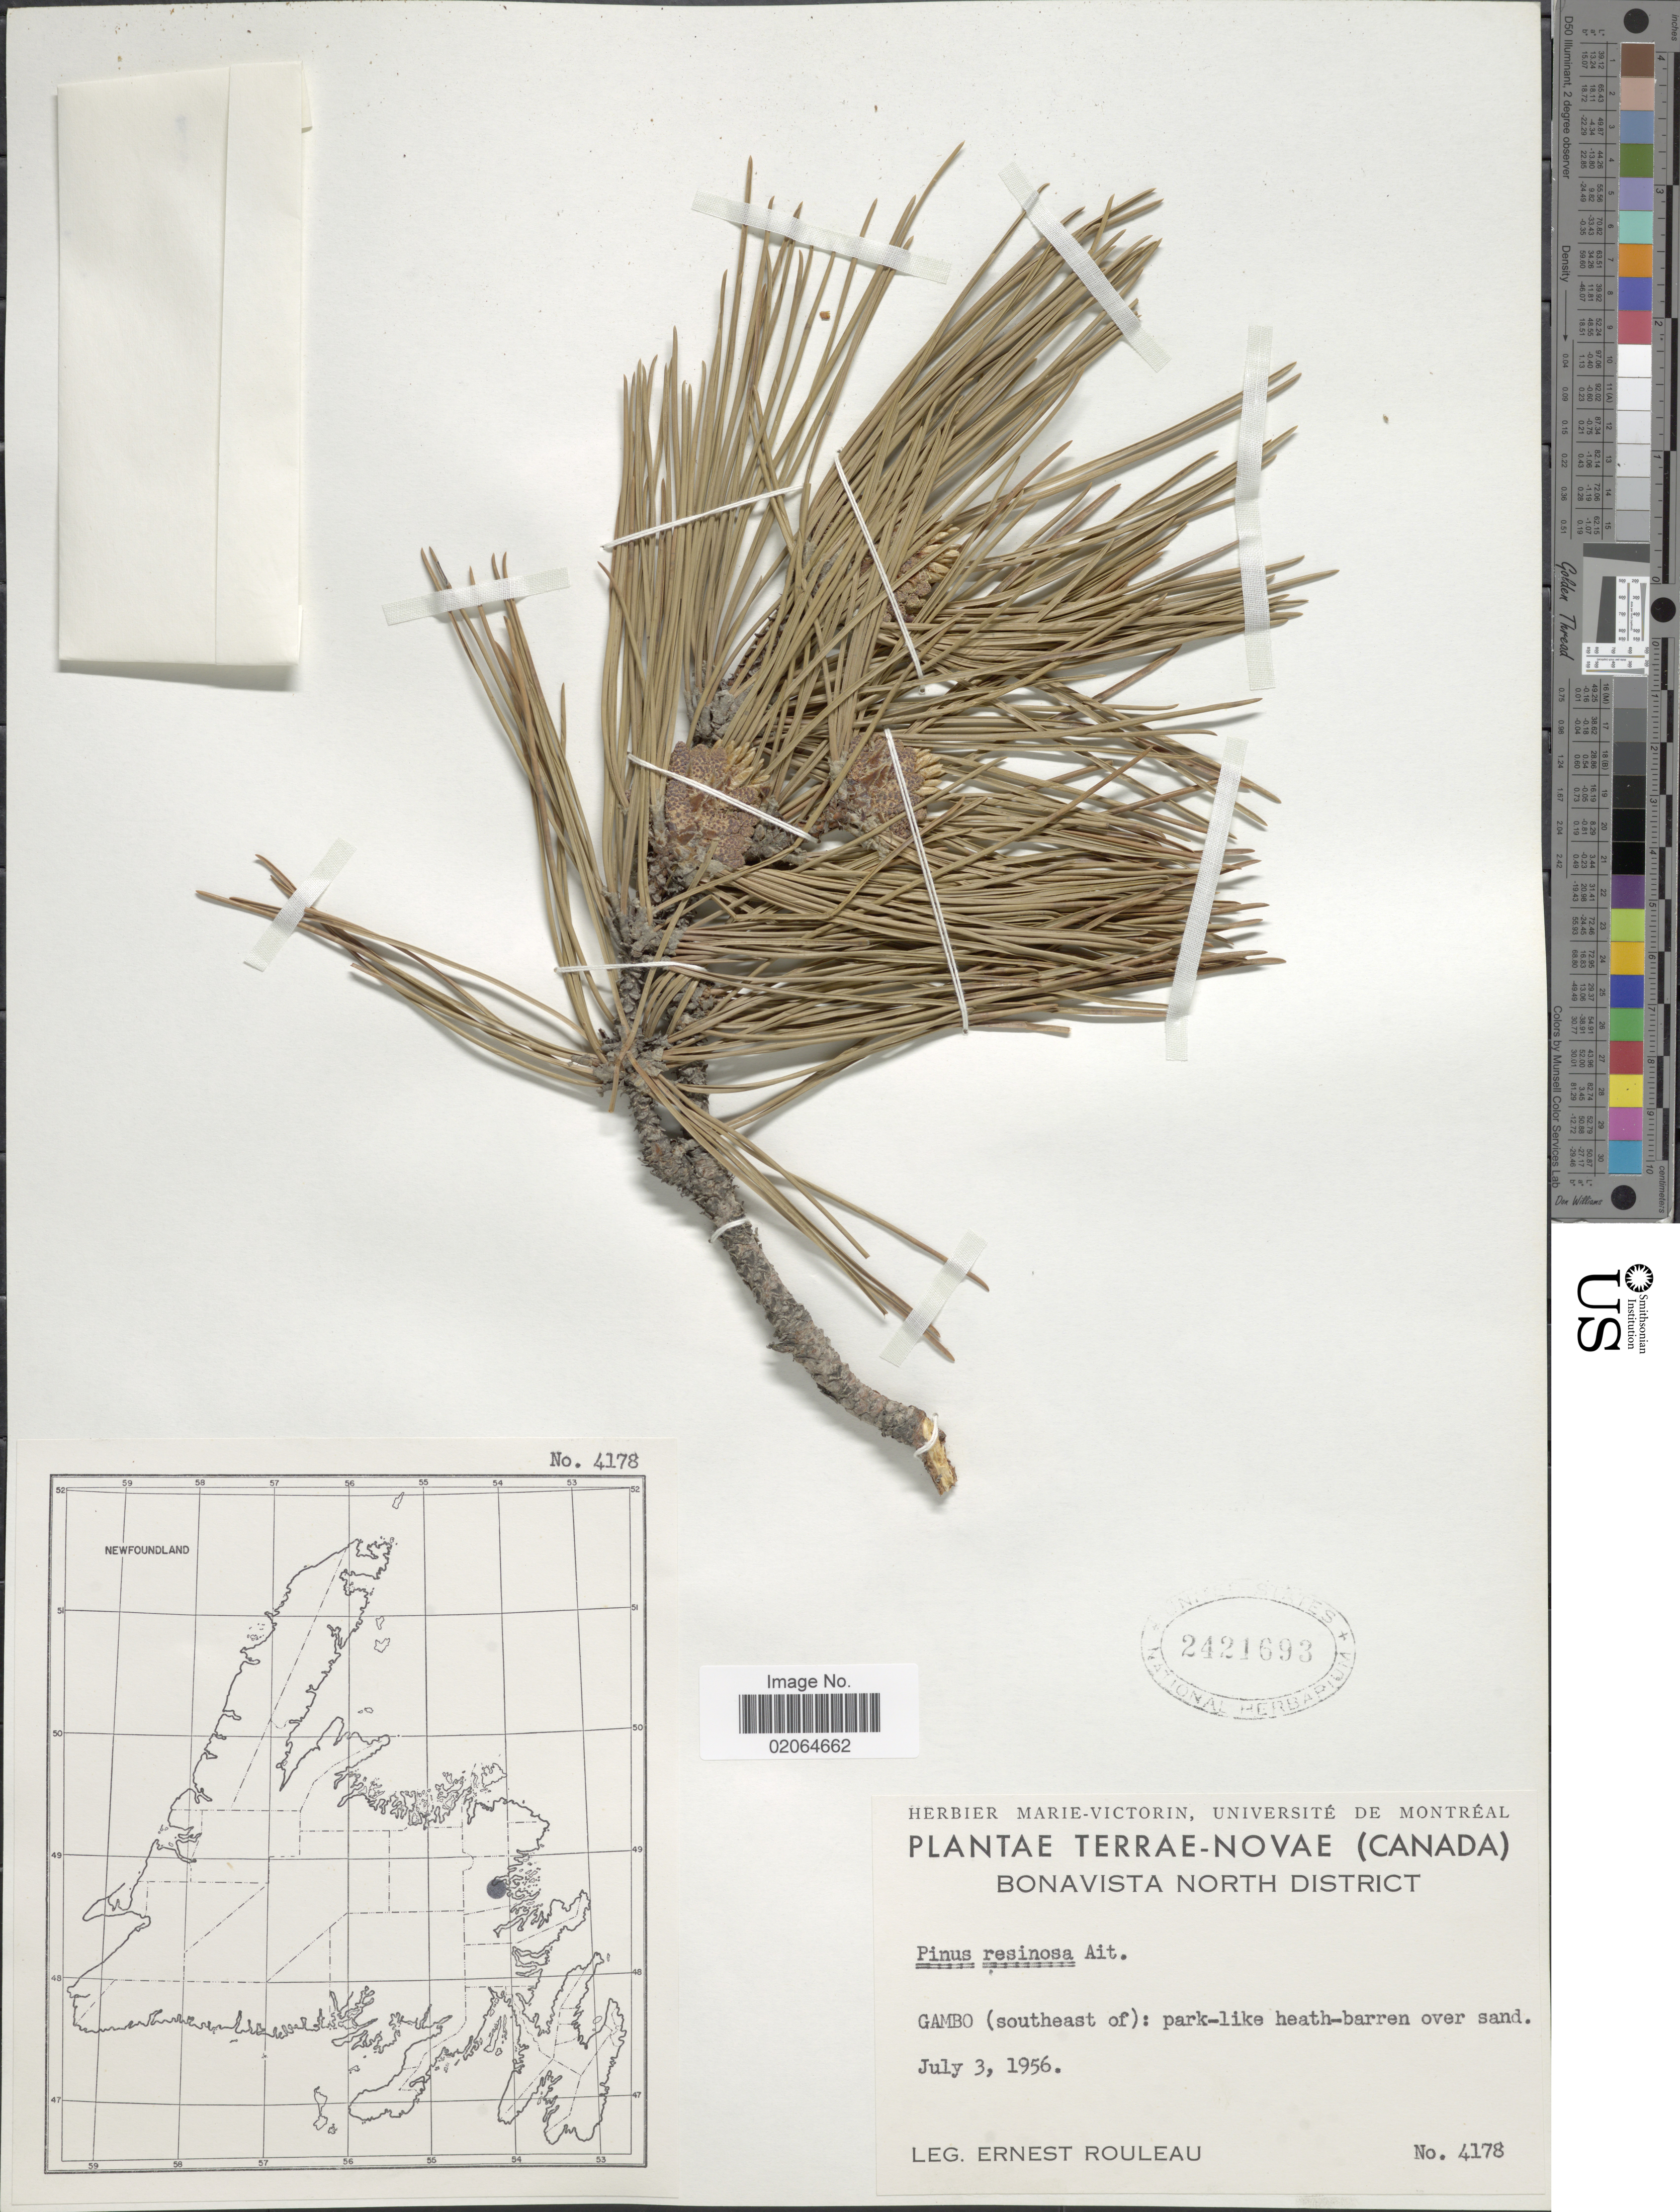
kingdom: Plantae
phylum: Tracheophyta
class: Pinopsida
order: Pinales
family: Pinaceae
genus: Pinus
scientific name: Pinus resinosa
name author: Aiton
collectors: E. Rouleau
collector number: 4178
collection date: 1956-07-03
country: Canada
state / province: Newfoundland and Labrador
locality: Terrae- Novae. Bonavista North District. Gambo (southeast of)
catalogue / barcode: US 2421693